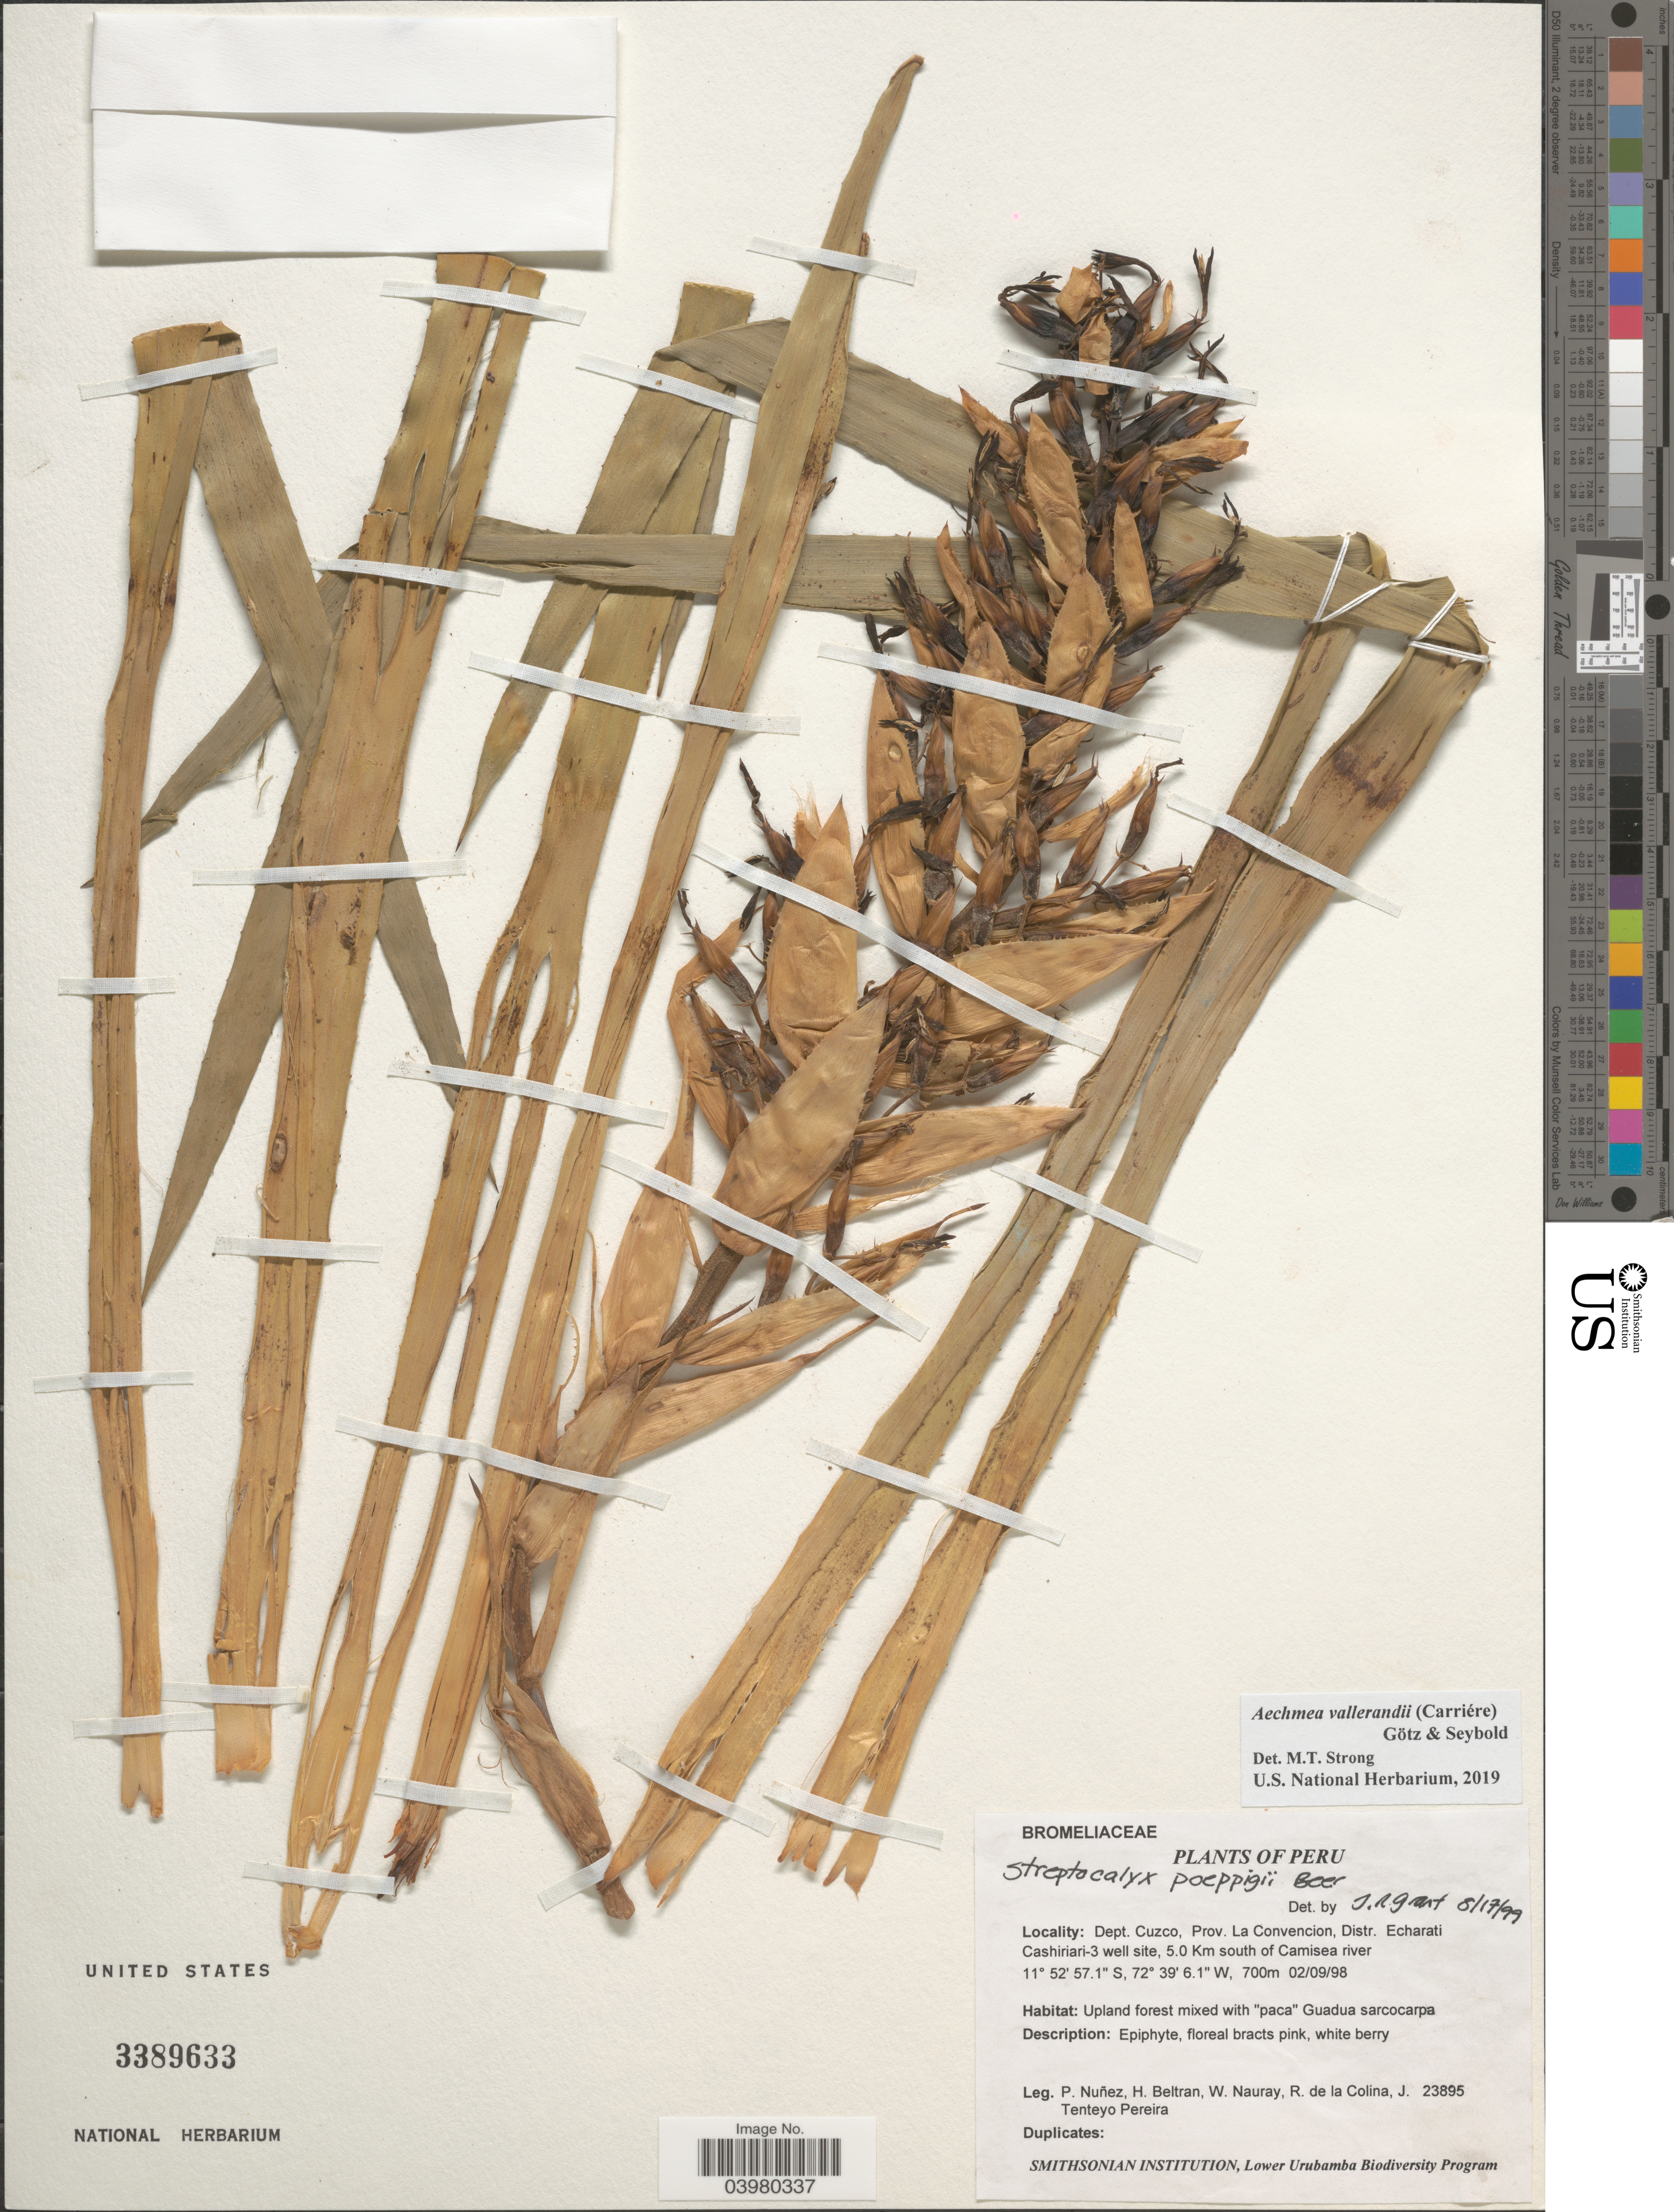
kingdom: Plantae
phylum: Tracheophyta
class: Liliopsida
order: Poales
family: Bromeliaceae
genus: Aechmea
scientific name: Aechmea vallerandii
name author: (Carrière) Erhardt et al.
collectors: P. Nuñez V., H. Beltran, W. Nauray, R. de La Colina & J. T. Pereira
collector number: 23895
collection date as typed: Transcribed d/m/y: 2/9/98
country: Peru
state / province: Cusco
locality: Dept. Cuzco, Prov. La Convencion, Distr. Echarati Cashiriari-3 well site, 5.0 Km south of Camisea river.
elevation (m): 700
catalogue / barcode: US 3389633